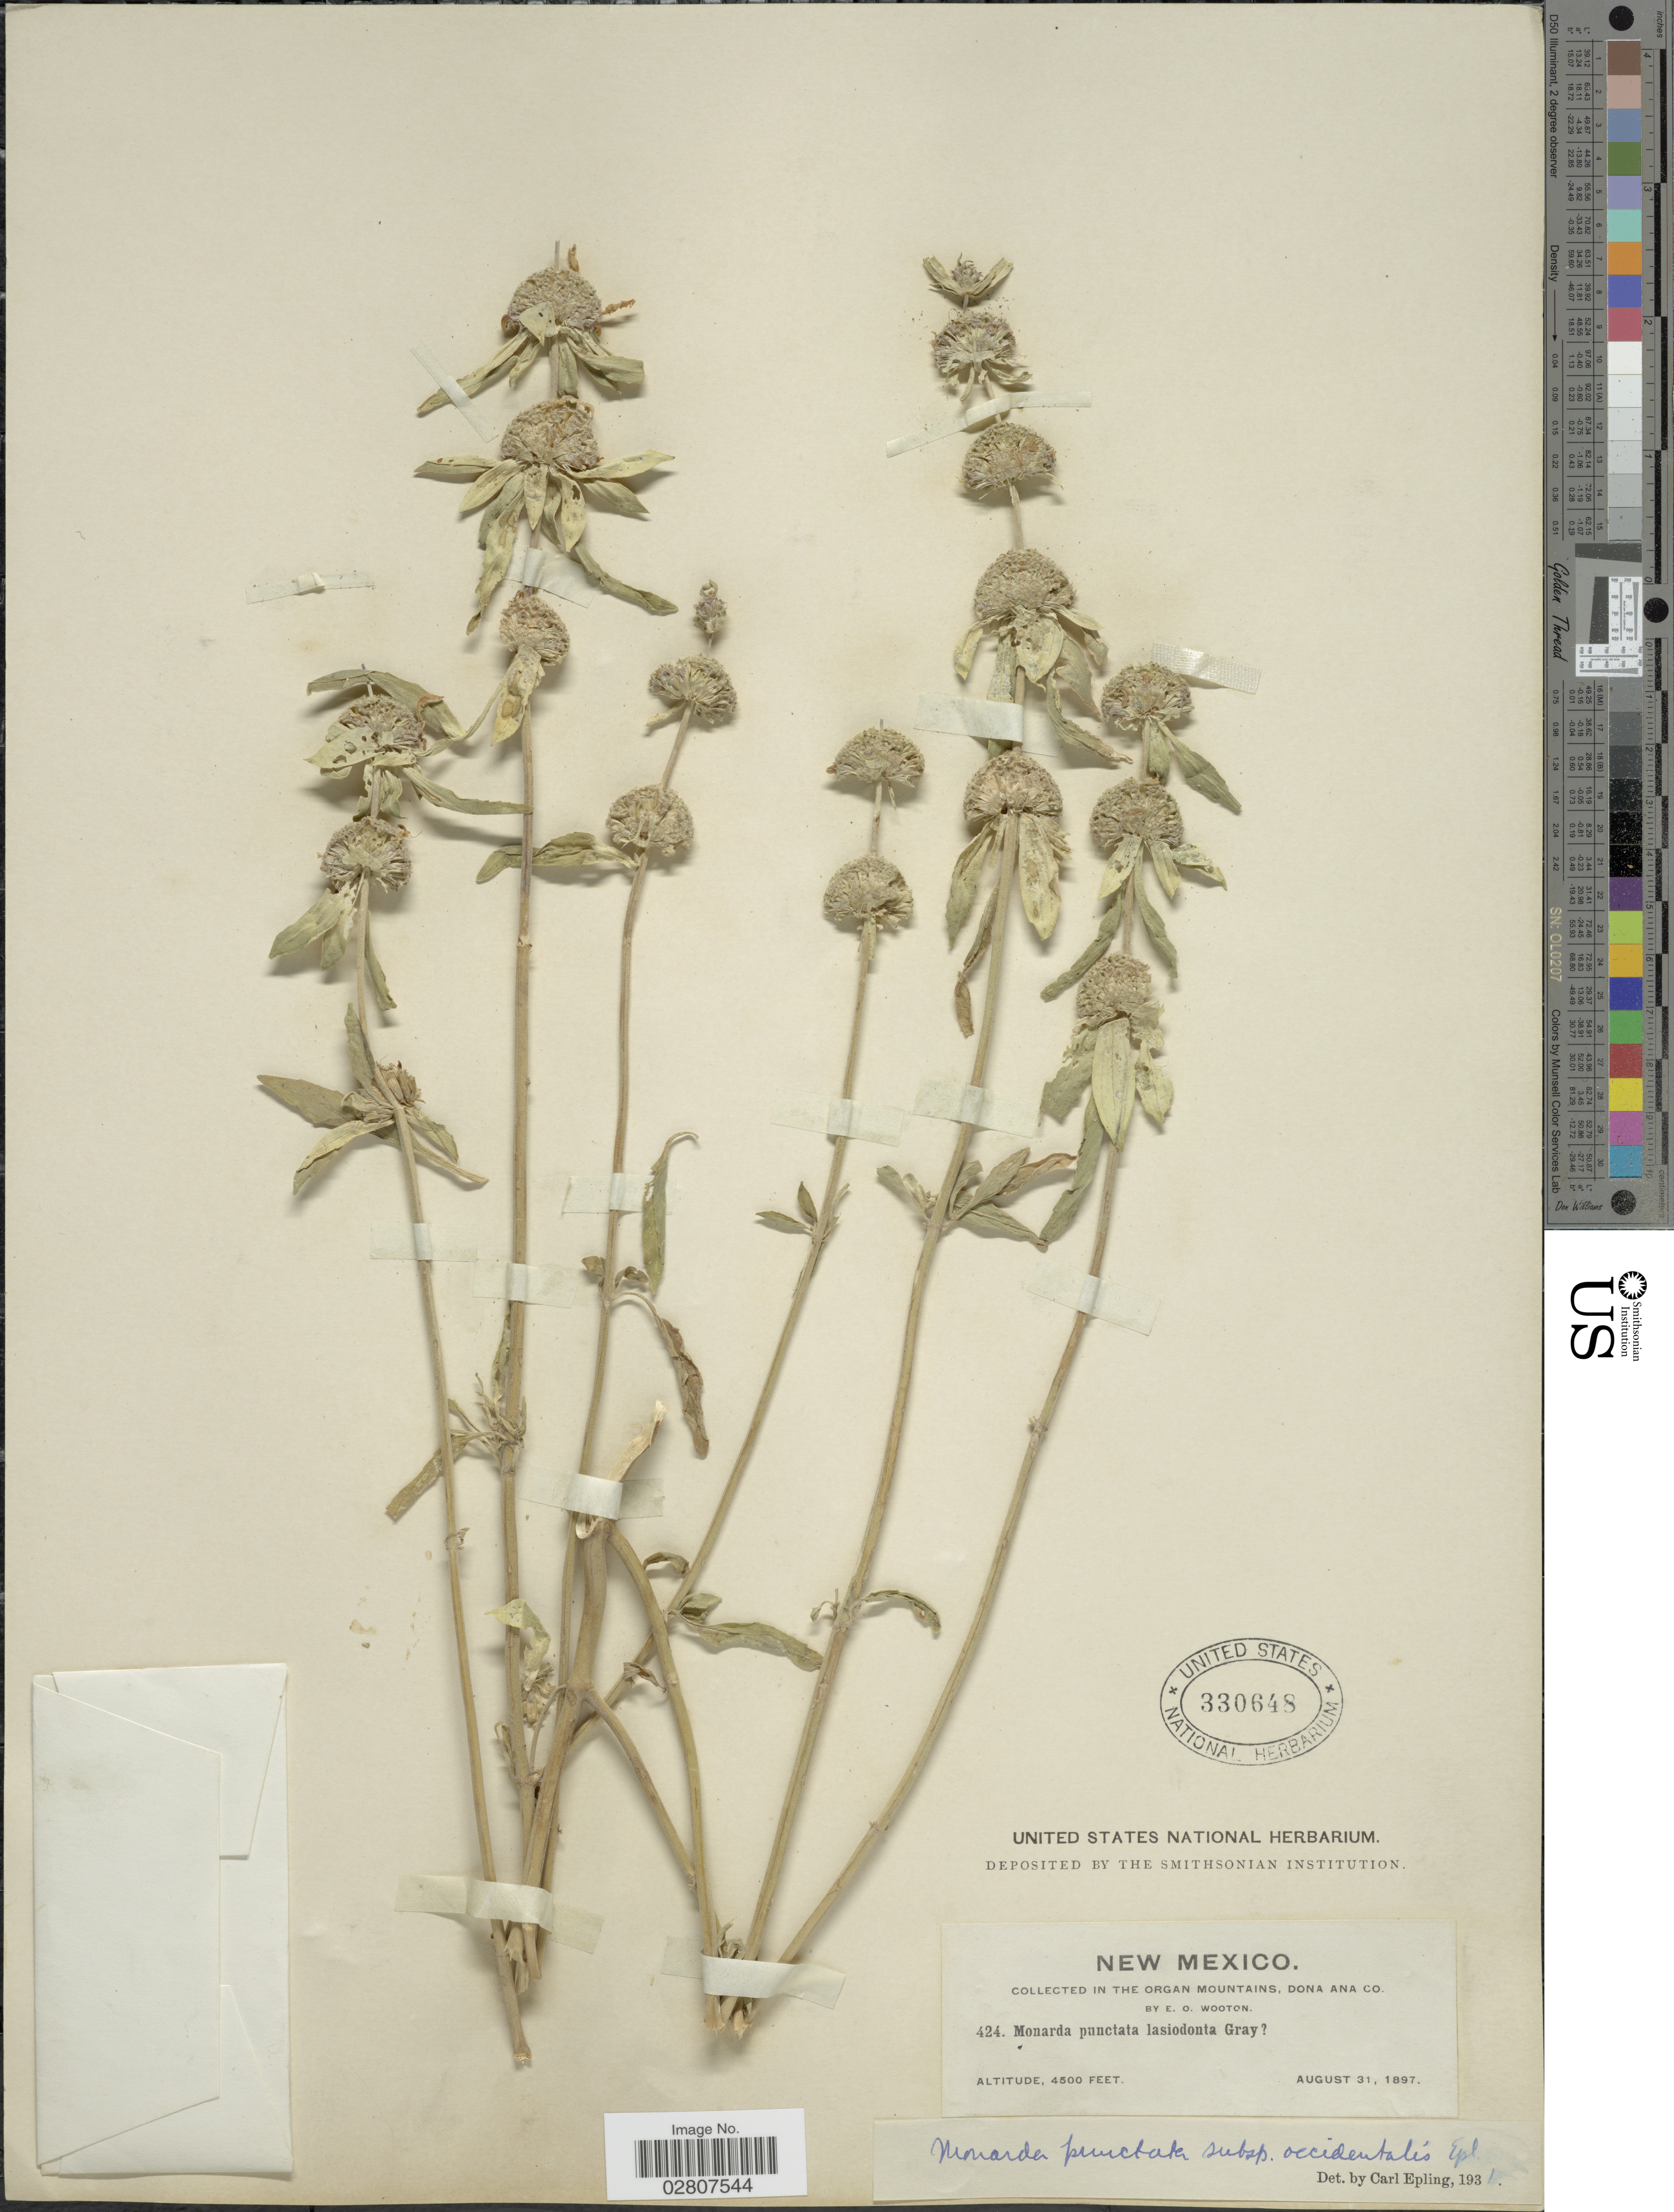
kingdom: Plantae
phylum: Tracheophyta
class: Magnoliopsida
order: Lamiales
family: Lamiaceae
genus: Monarda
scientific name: Monarda punctata var. occidentalis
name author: (Epling) E.J. Palmer & Steyerm.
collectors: E. O. Wooton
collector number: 424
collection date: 1897-08-31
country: United States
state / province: New Mexico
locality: In the Organ Mountains, Dona Ana Co.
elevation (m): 1372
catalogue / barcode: US 330648